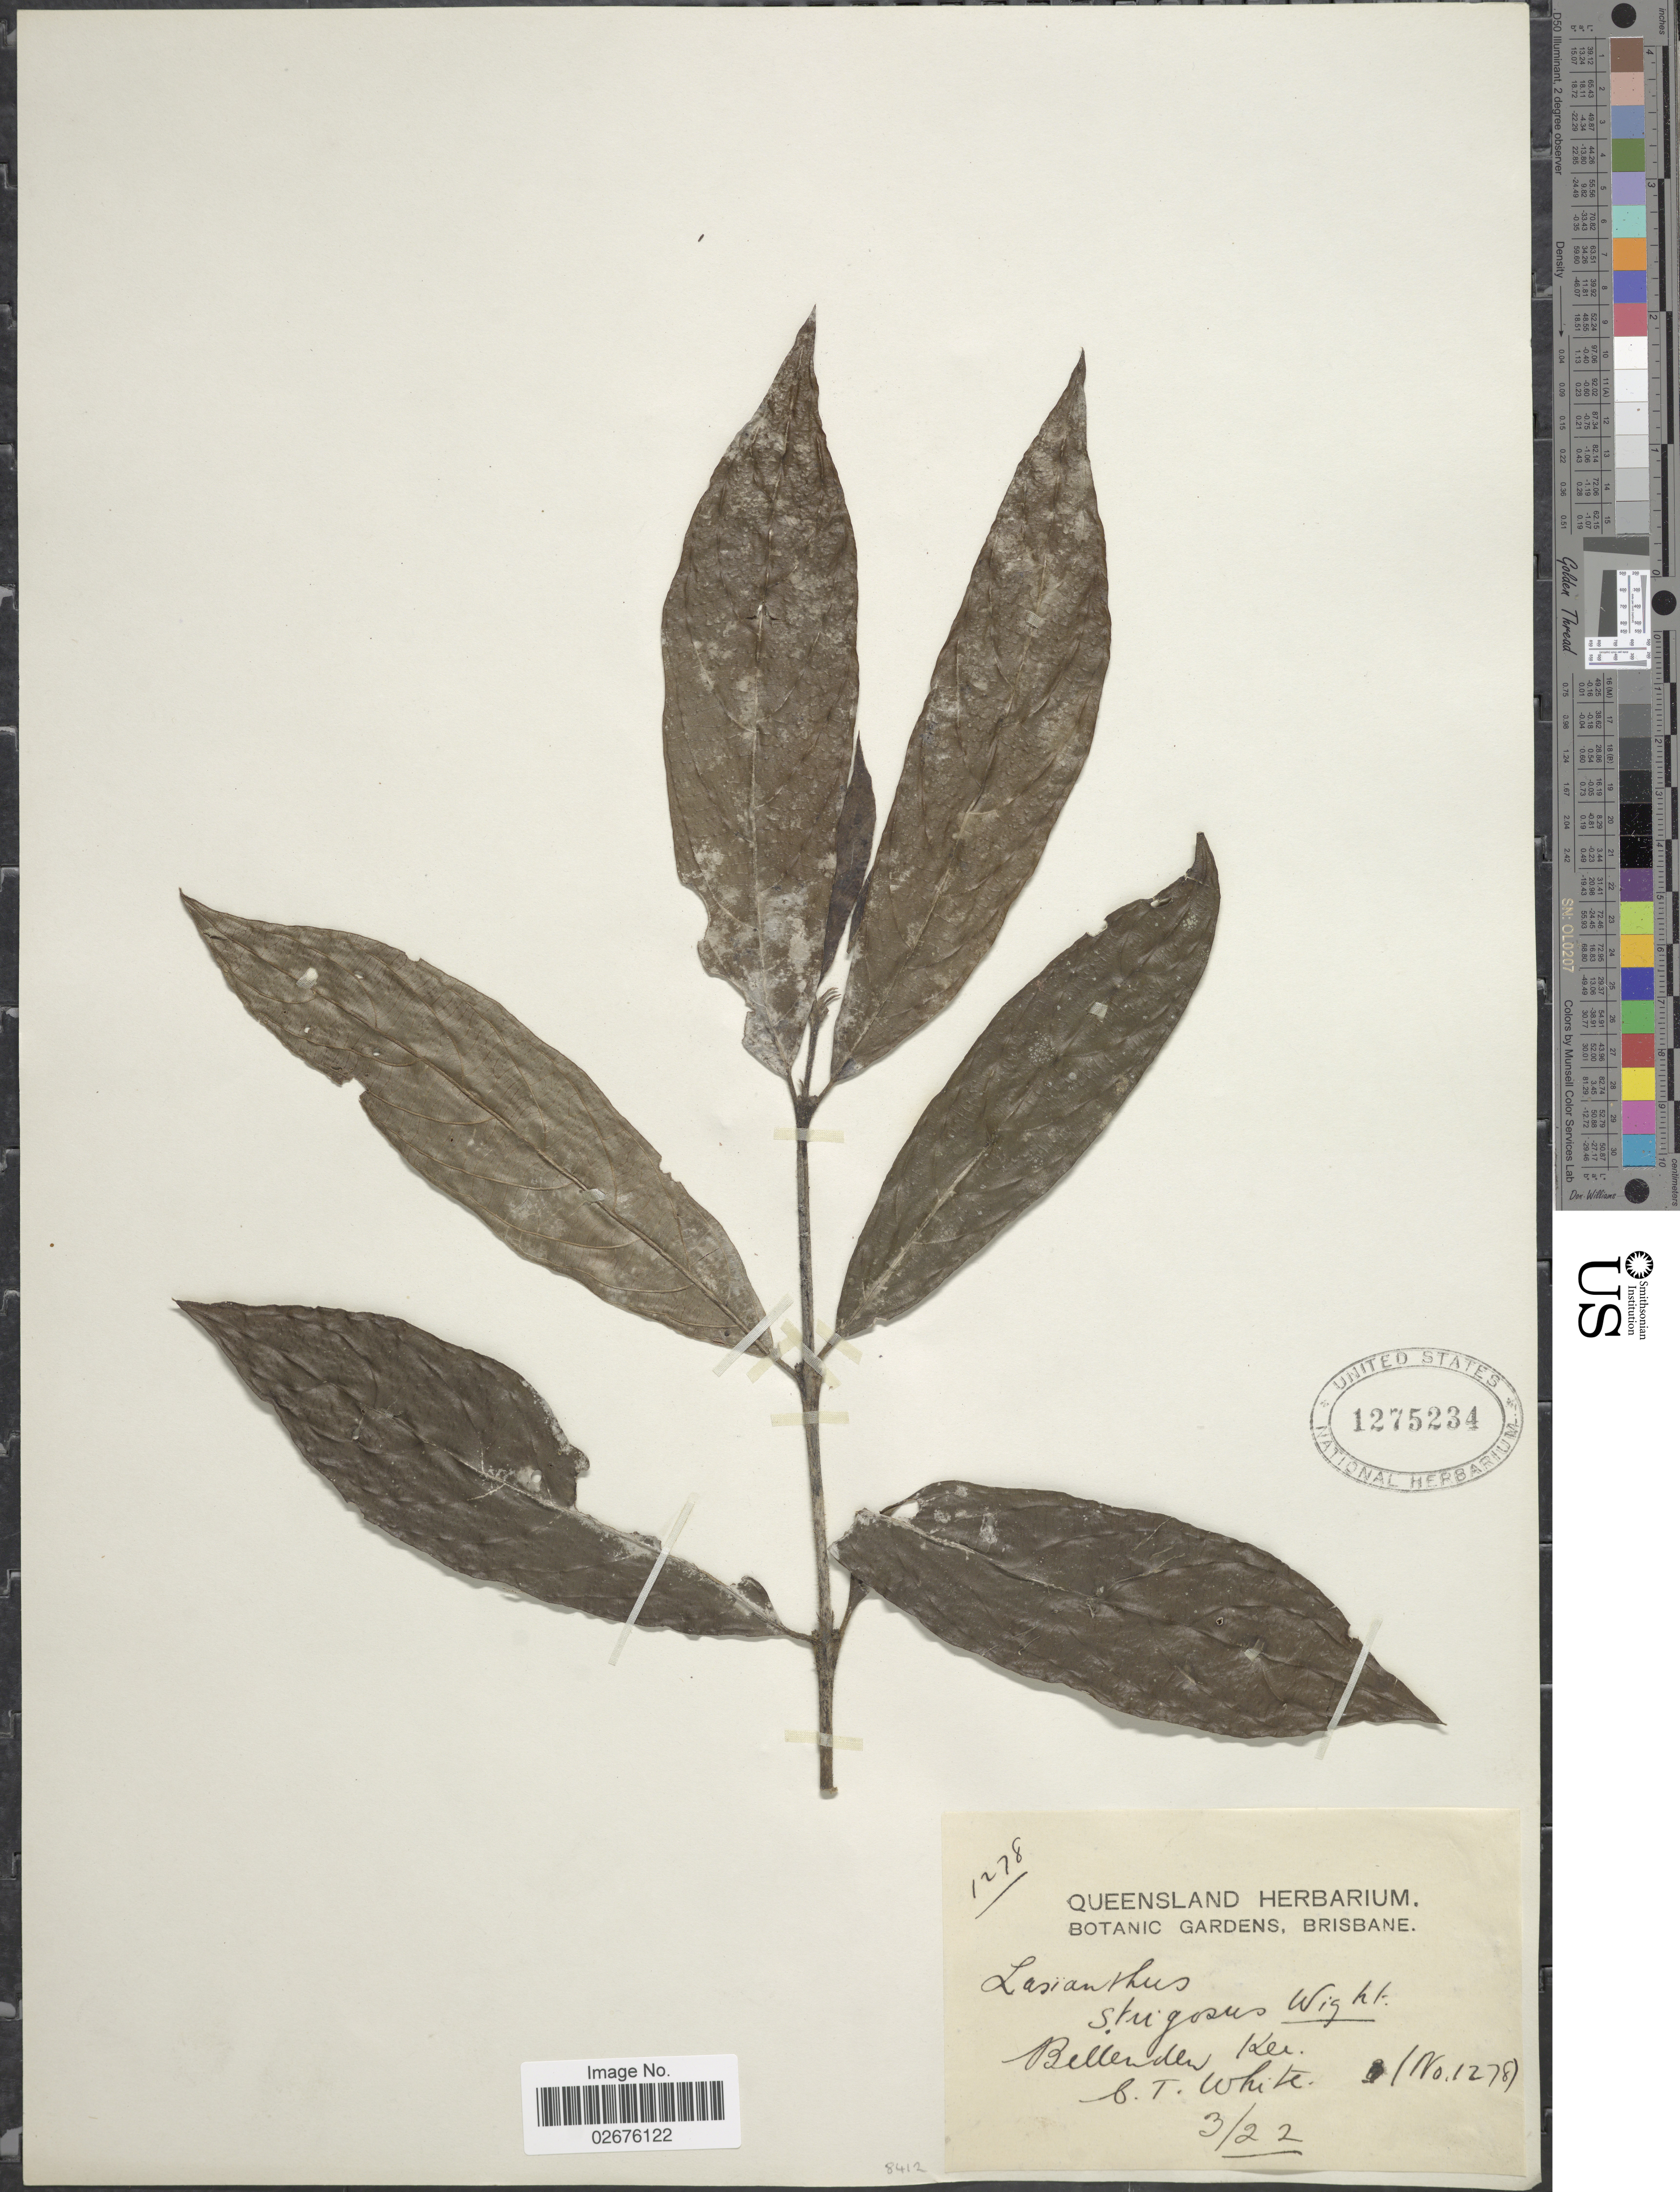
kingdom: Plantae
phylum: Tracheophyta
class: Magnoliopsida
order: Gentianales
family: Rubiaceae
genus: Lasianthus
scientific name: Lasianthus strigosus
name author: Wight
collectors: C. T. White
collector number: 1278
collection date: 1922-03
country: Australia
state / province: Queensland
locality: Bellenden Ker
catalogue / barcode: US 1275234